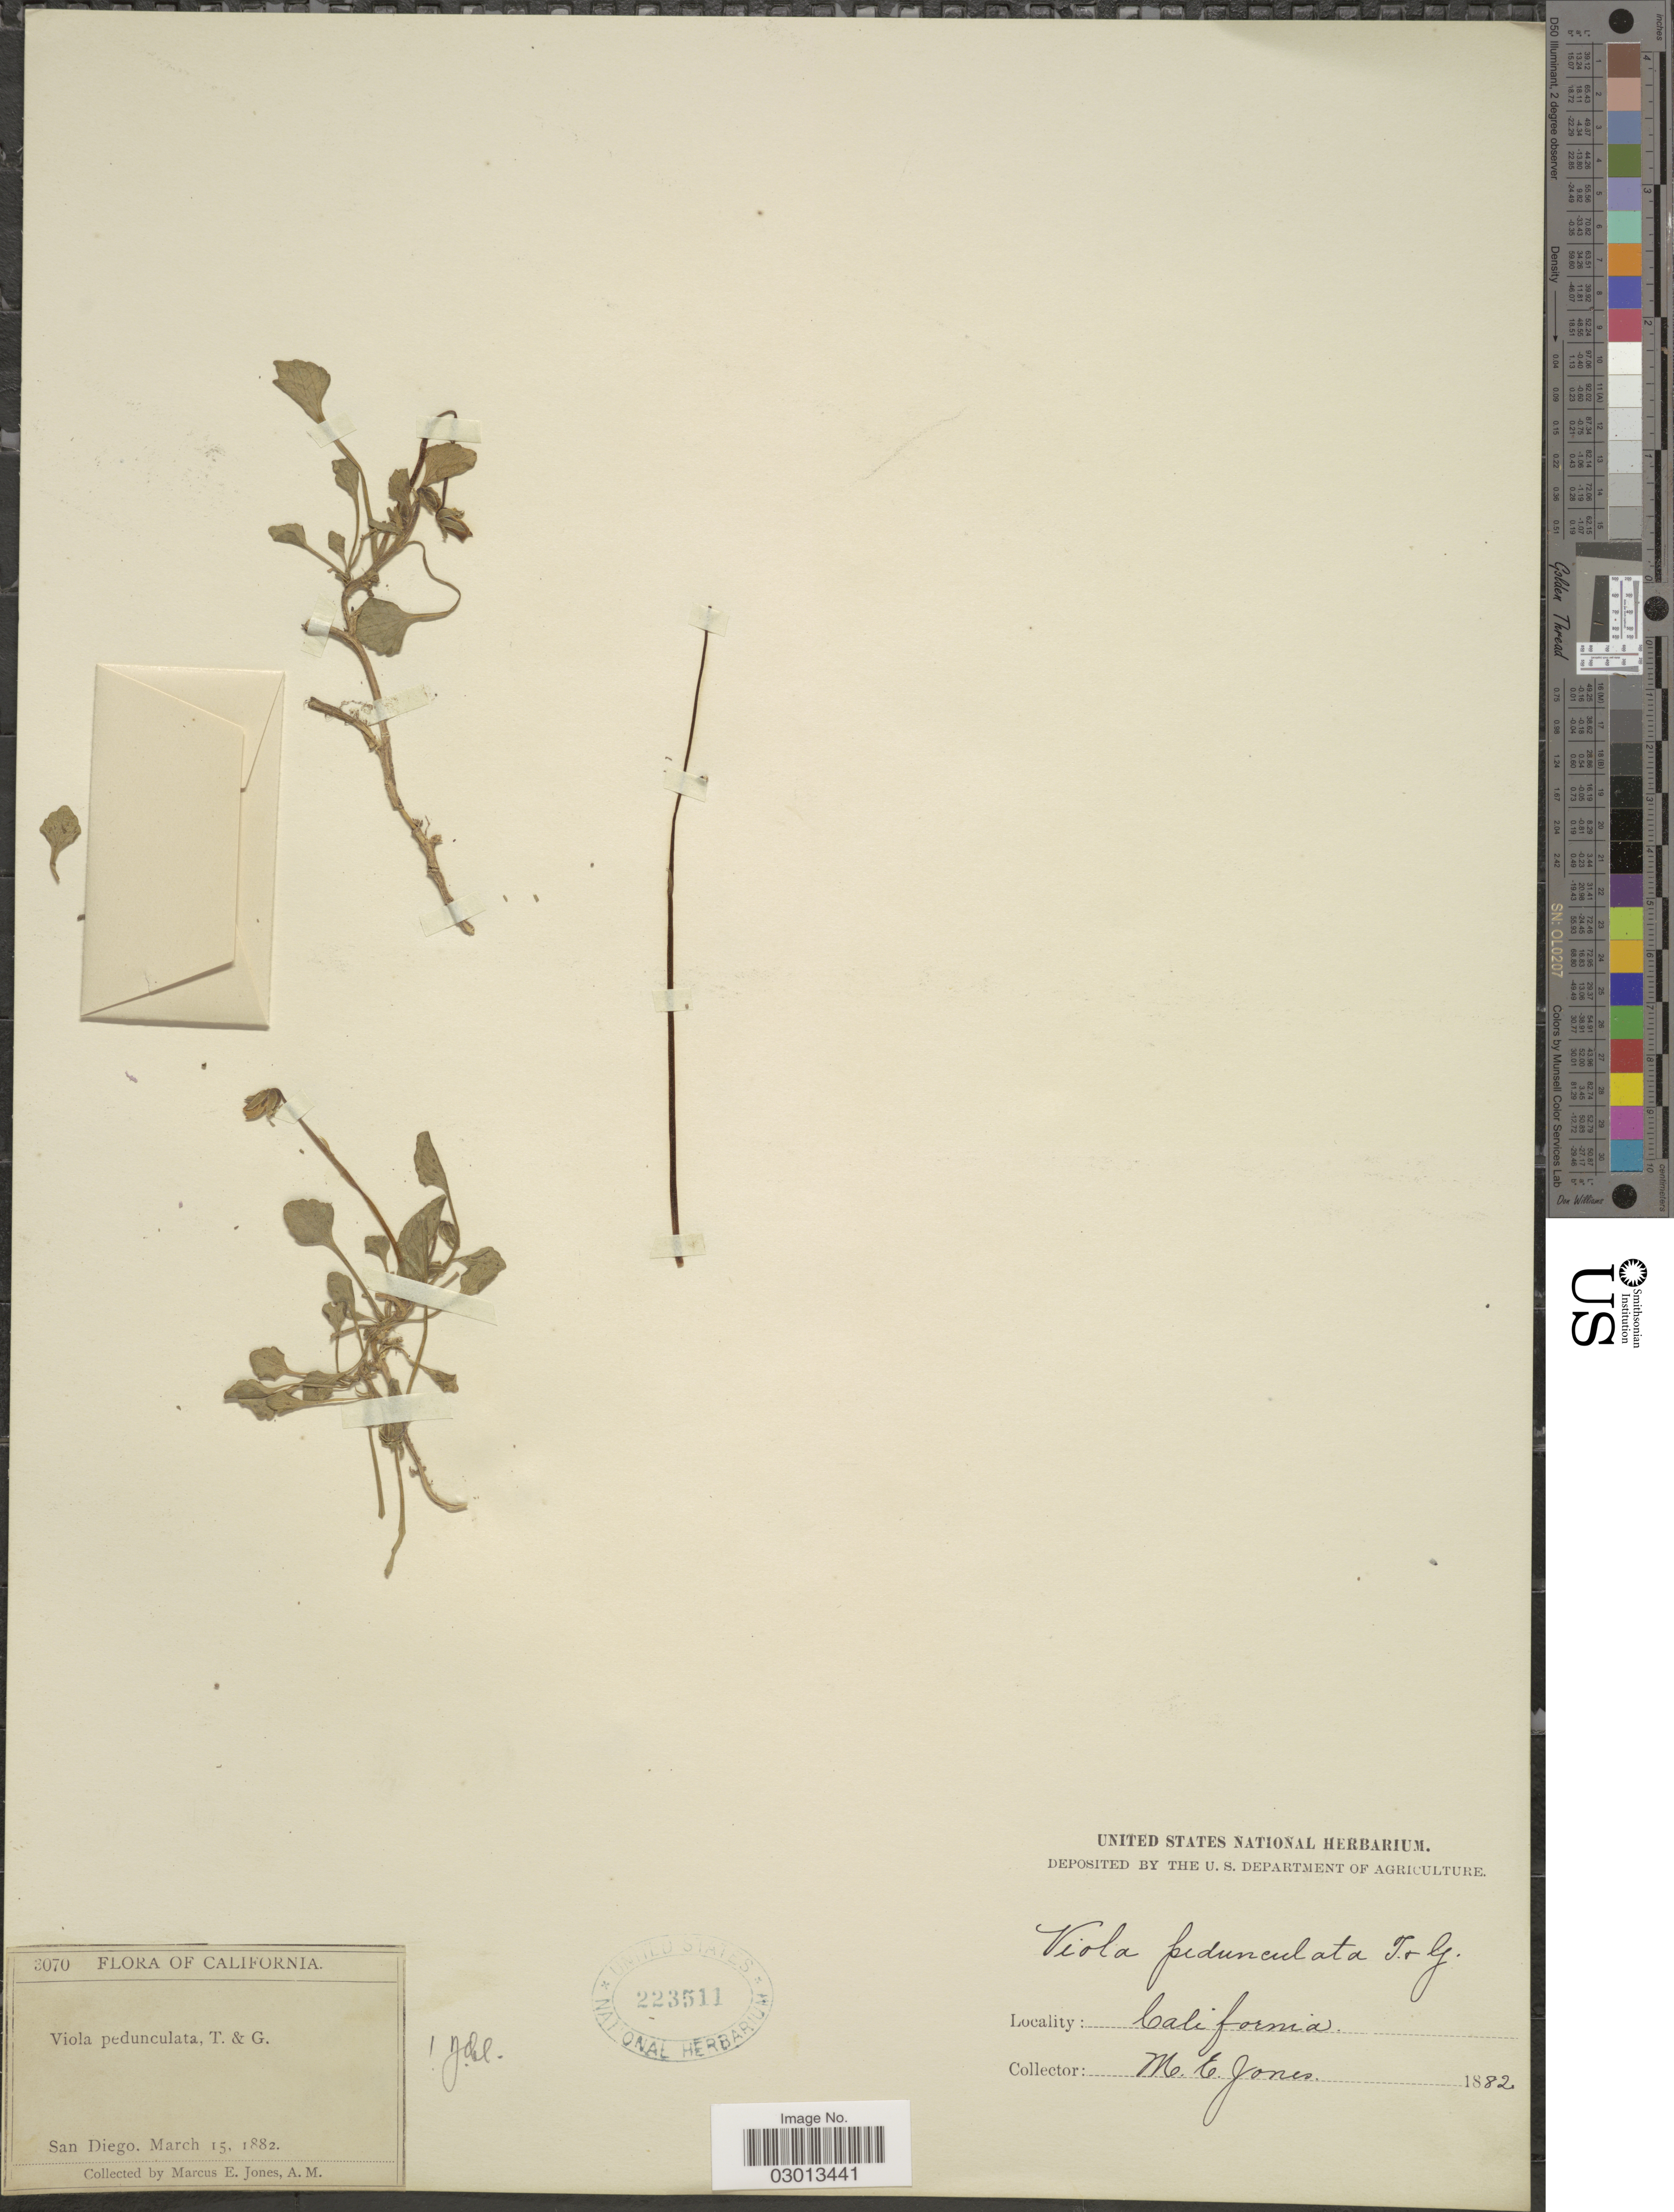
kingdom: Plantae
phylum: Tracheophyta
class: Magnoliopsida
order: Malpighiales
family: Violaceae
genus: Viola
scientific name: Viola pedunculata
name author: Torr. & A. Gray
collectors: M. E. Jones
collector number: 3070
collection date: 1882-03-15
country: United States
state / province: California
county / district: San Diego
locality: San Diego.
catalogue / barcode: US 223511